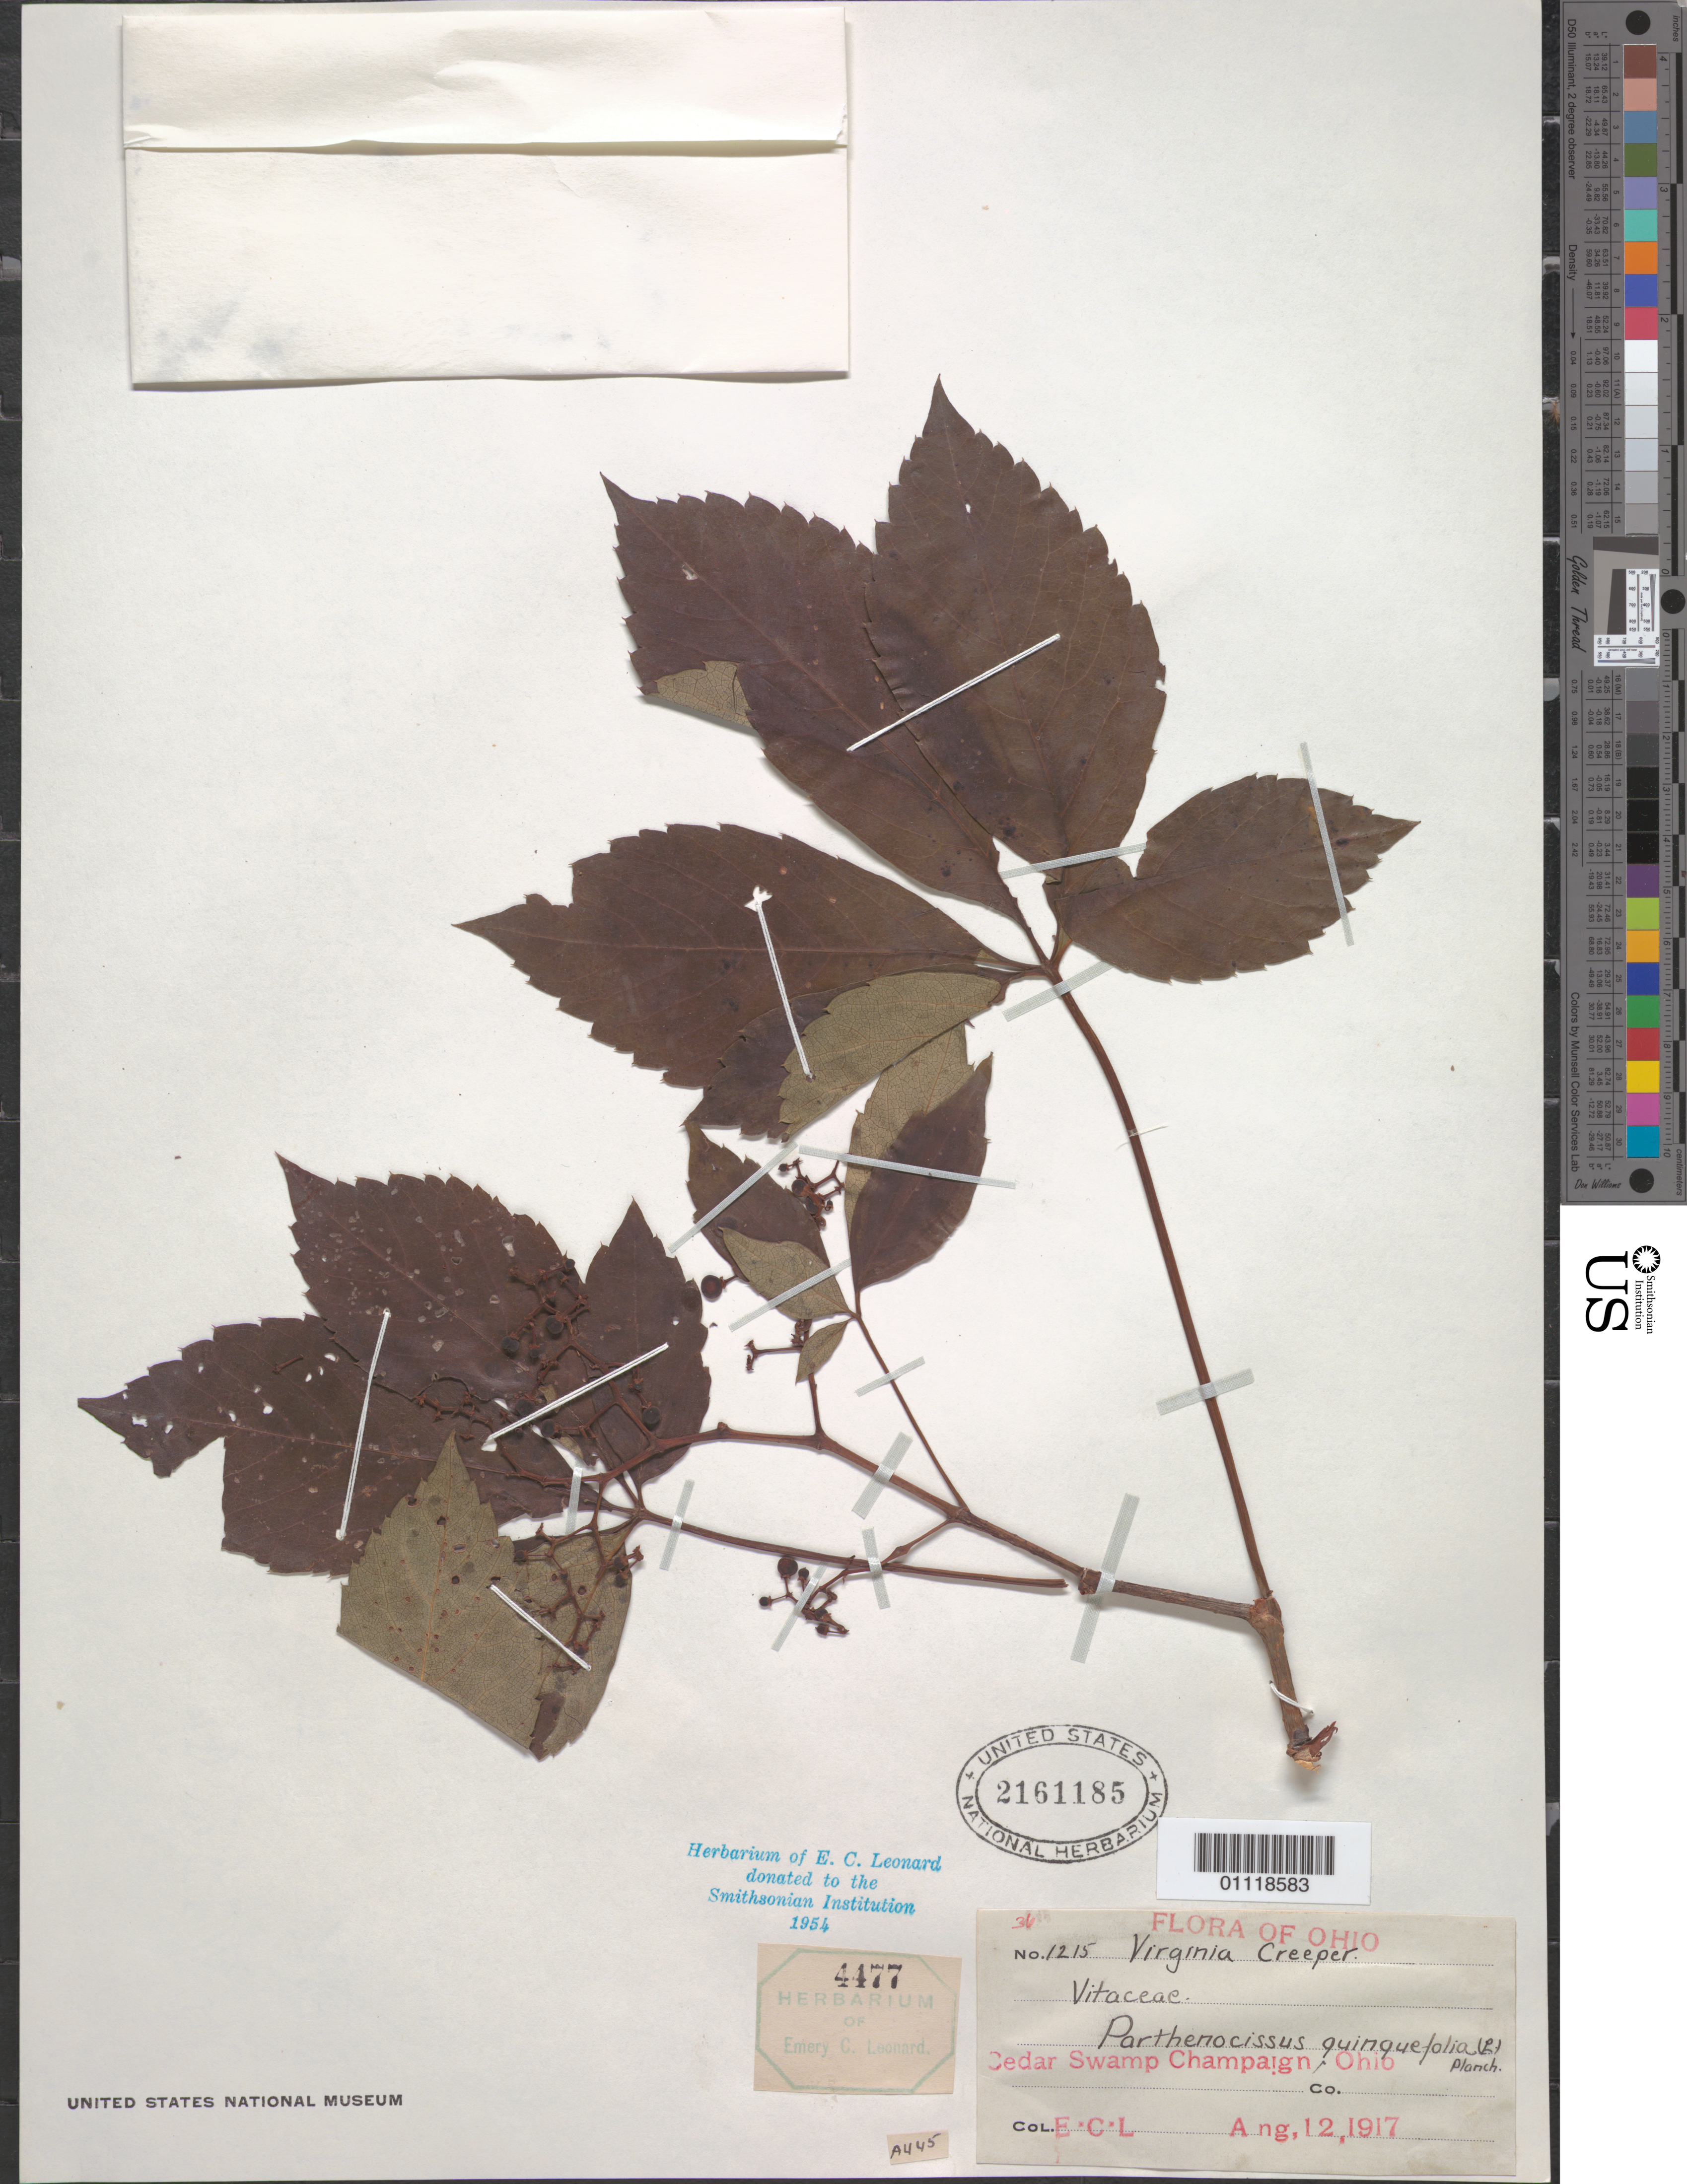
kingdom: Plantae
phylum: Tracheophyta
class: Magnoliopsida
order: Vitales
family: Vitaceae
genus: Parthenocissus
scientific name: Parthenocissus quinquefolia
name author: (L.) Planch.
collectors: E. C. Leonard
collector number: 4477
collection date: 1917-08-12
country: United States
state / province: Ohio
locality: Cedar Swamp Champaign.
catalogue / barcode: US 2161185